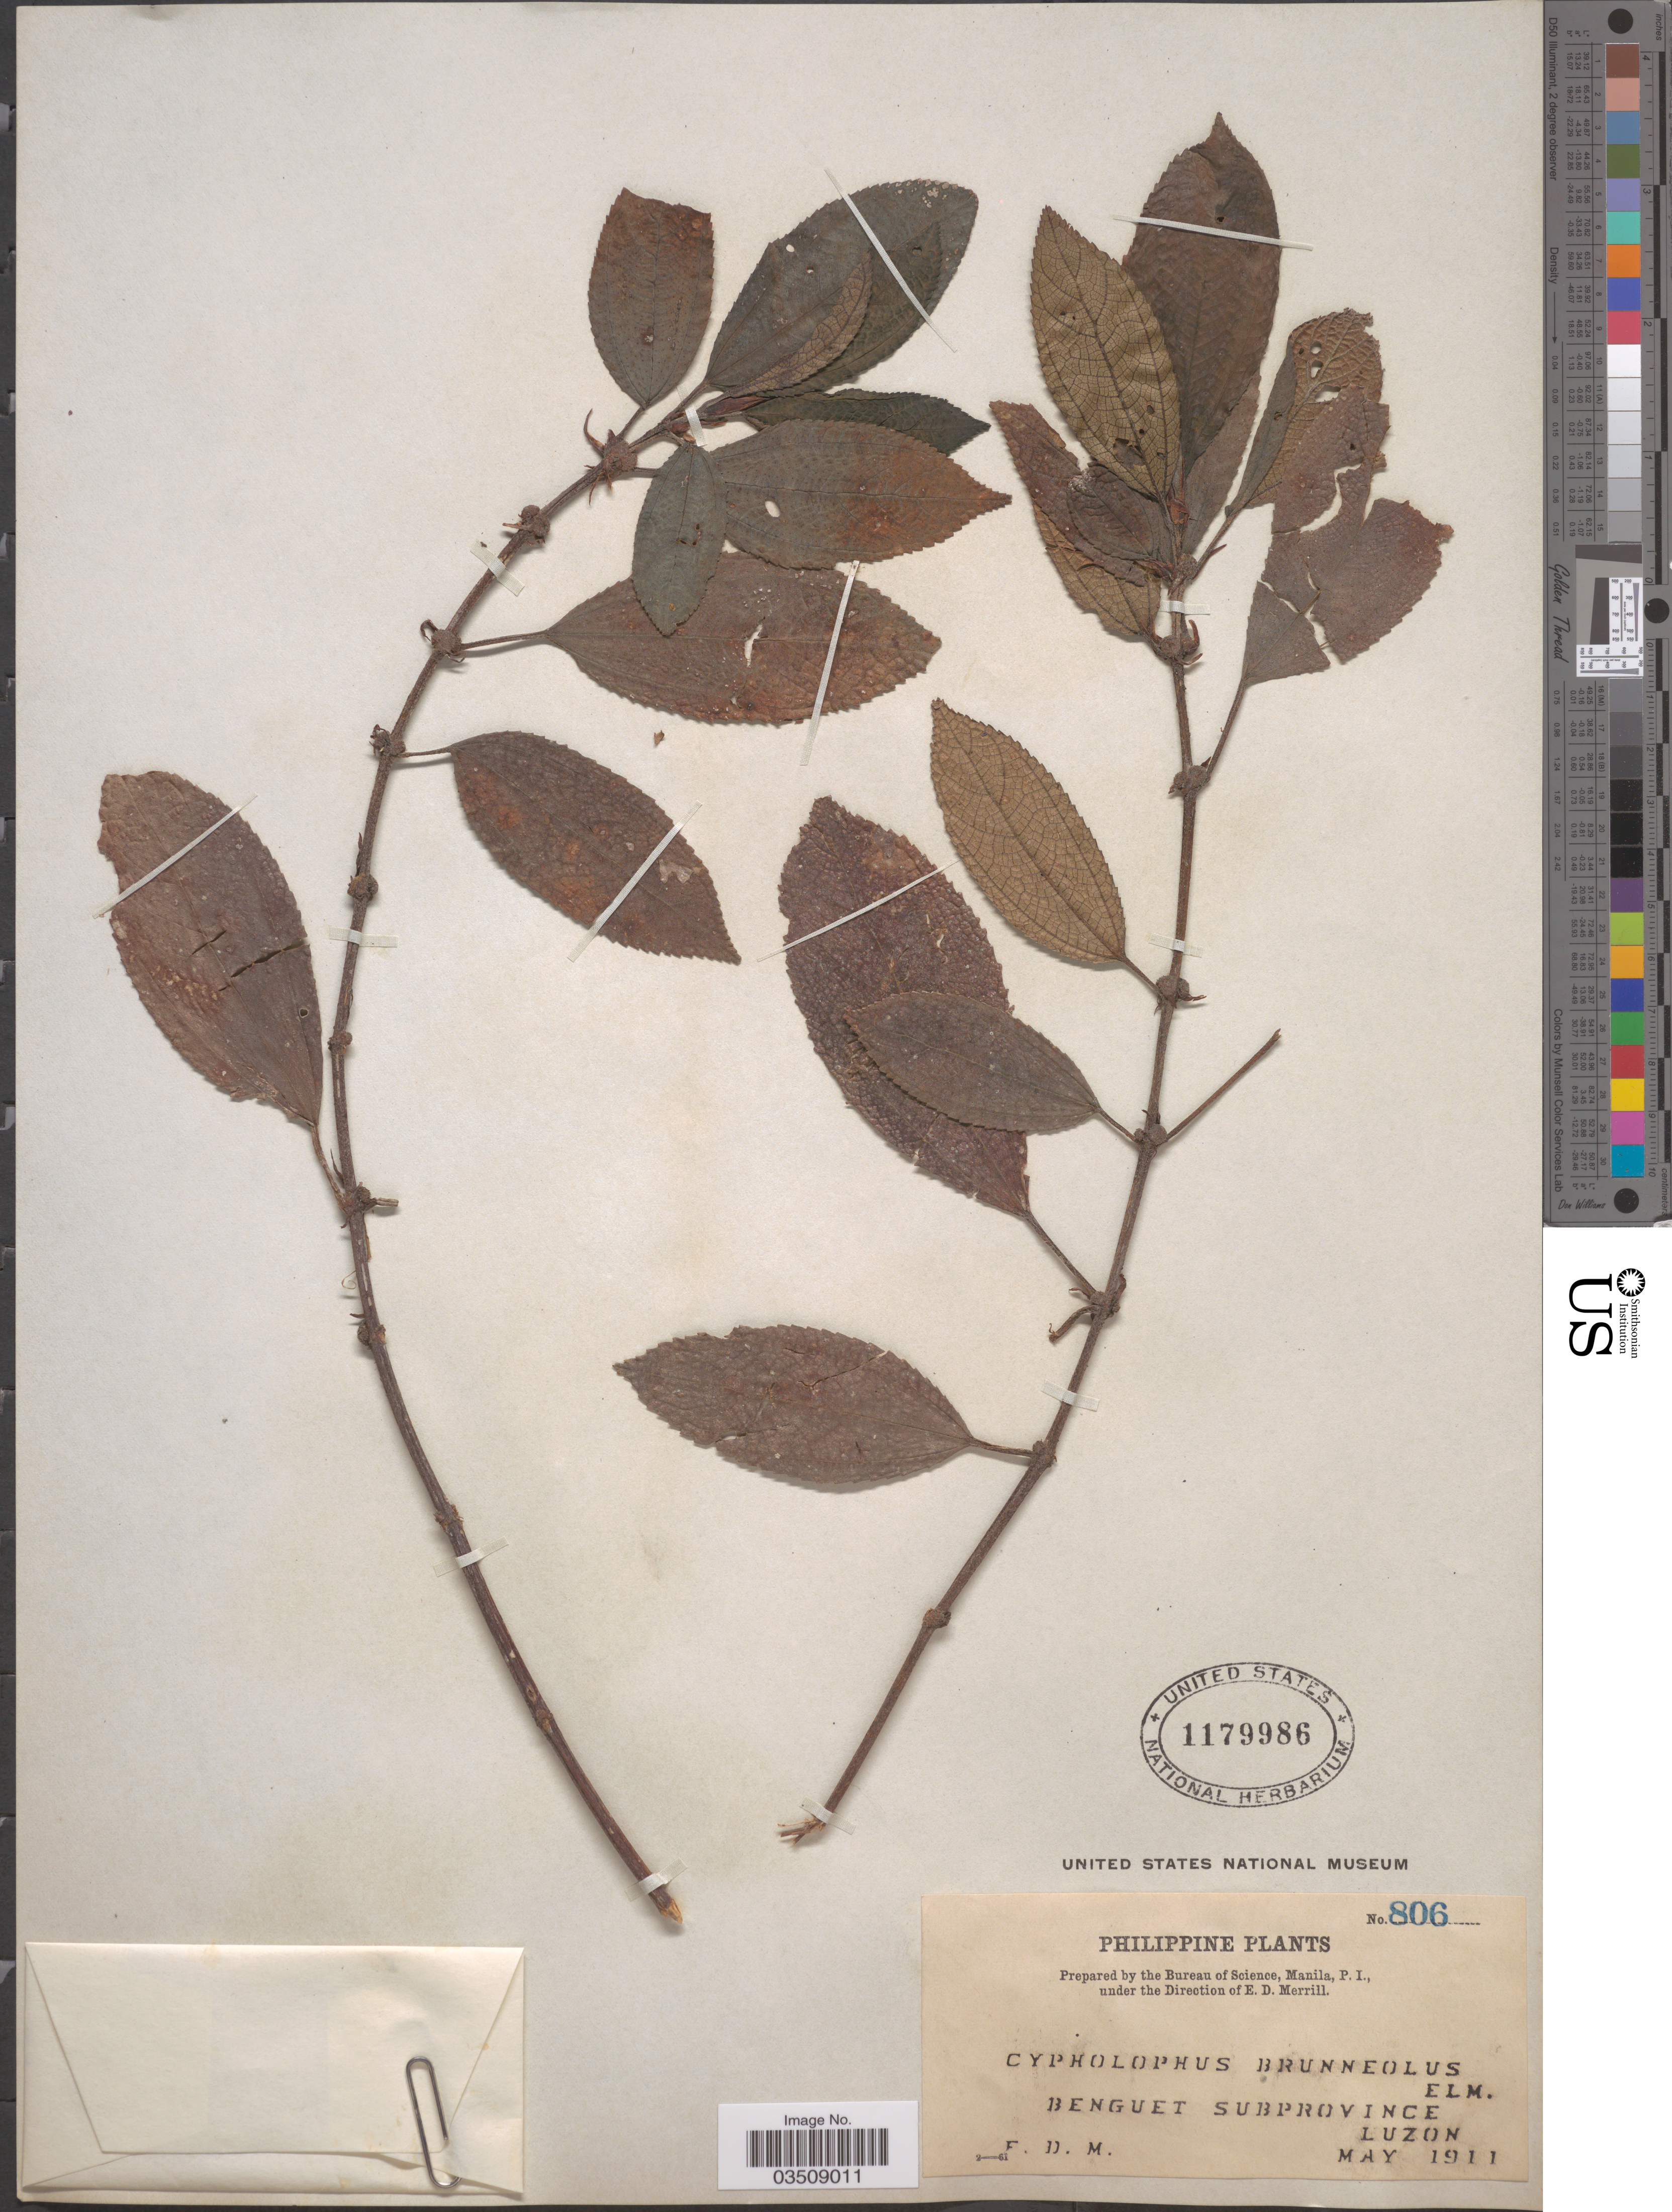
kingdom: Plantae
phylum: Tracheophyta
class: Magnoliopsida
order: Rosales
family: Urticaceae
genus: Cypholophus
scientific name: Cypholophus brunneolus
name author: Elmer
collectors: E. D. Merrill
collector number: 806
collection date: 1911-05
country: Philippines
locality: Benguet Subprovince, Luzon.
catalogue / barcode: US 1179986